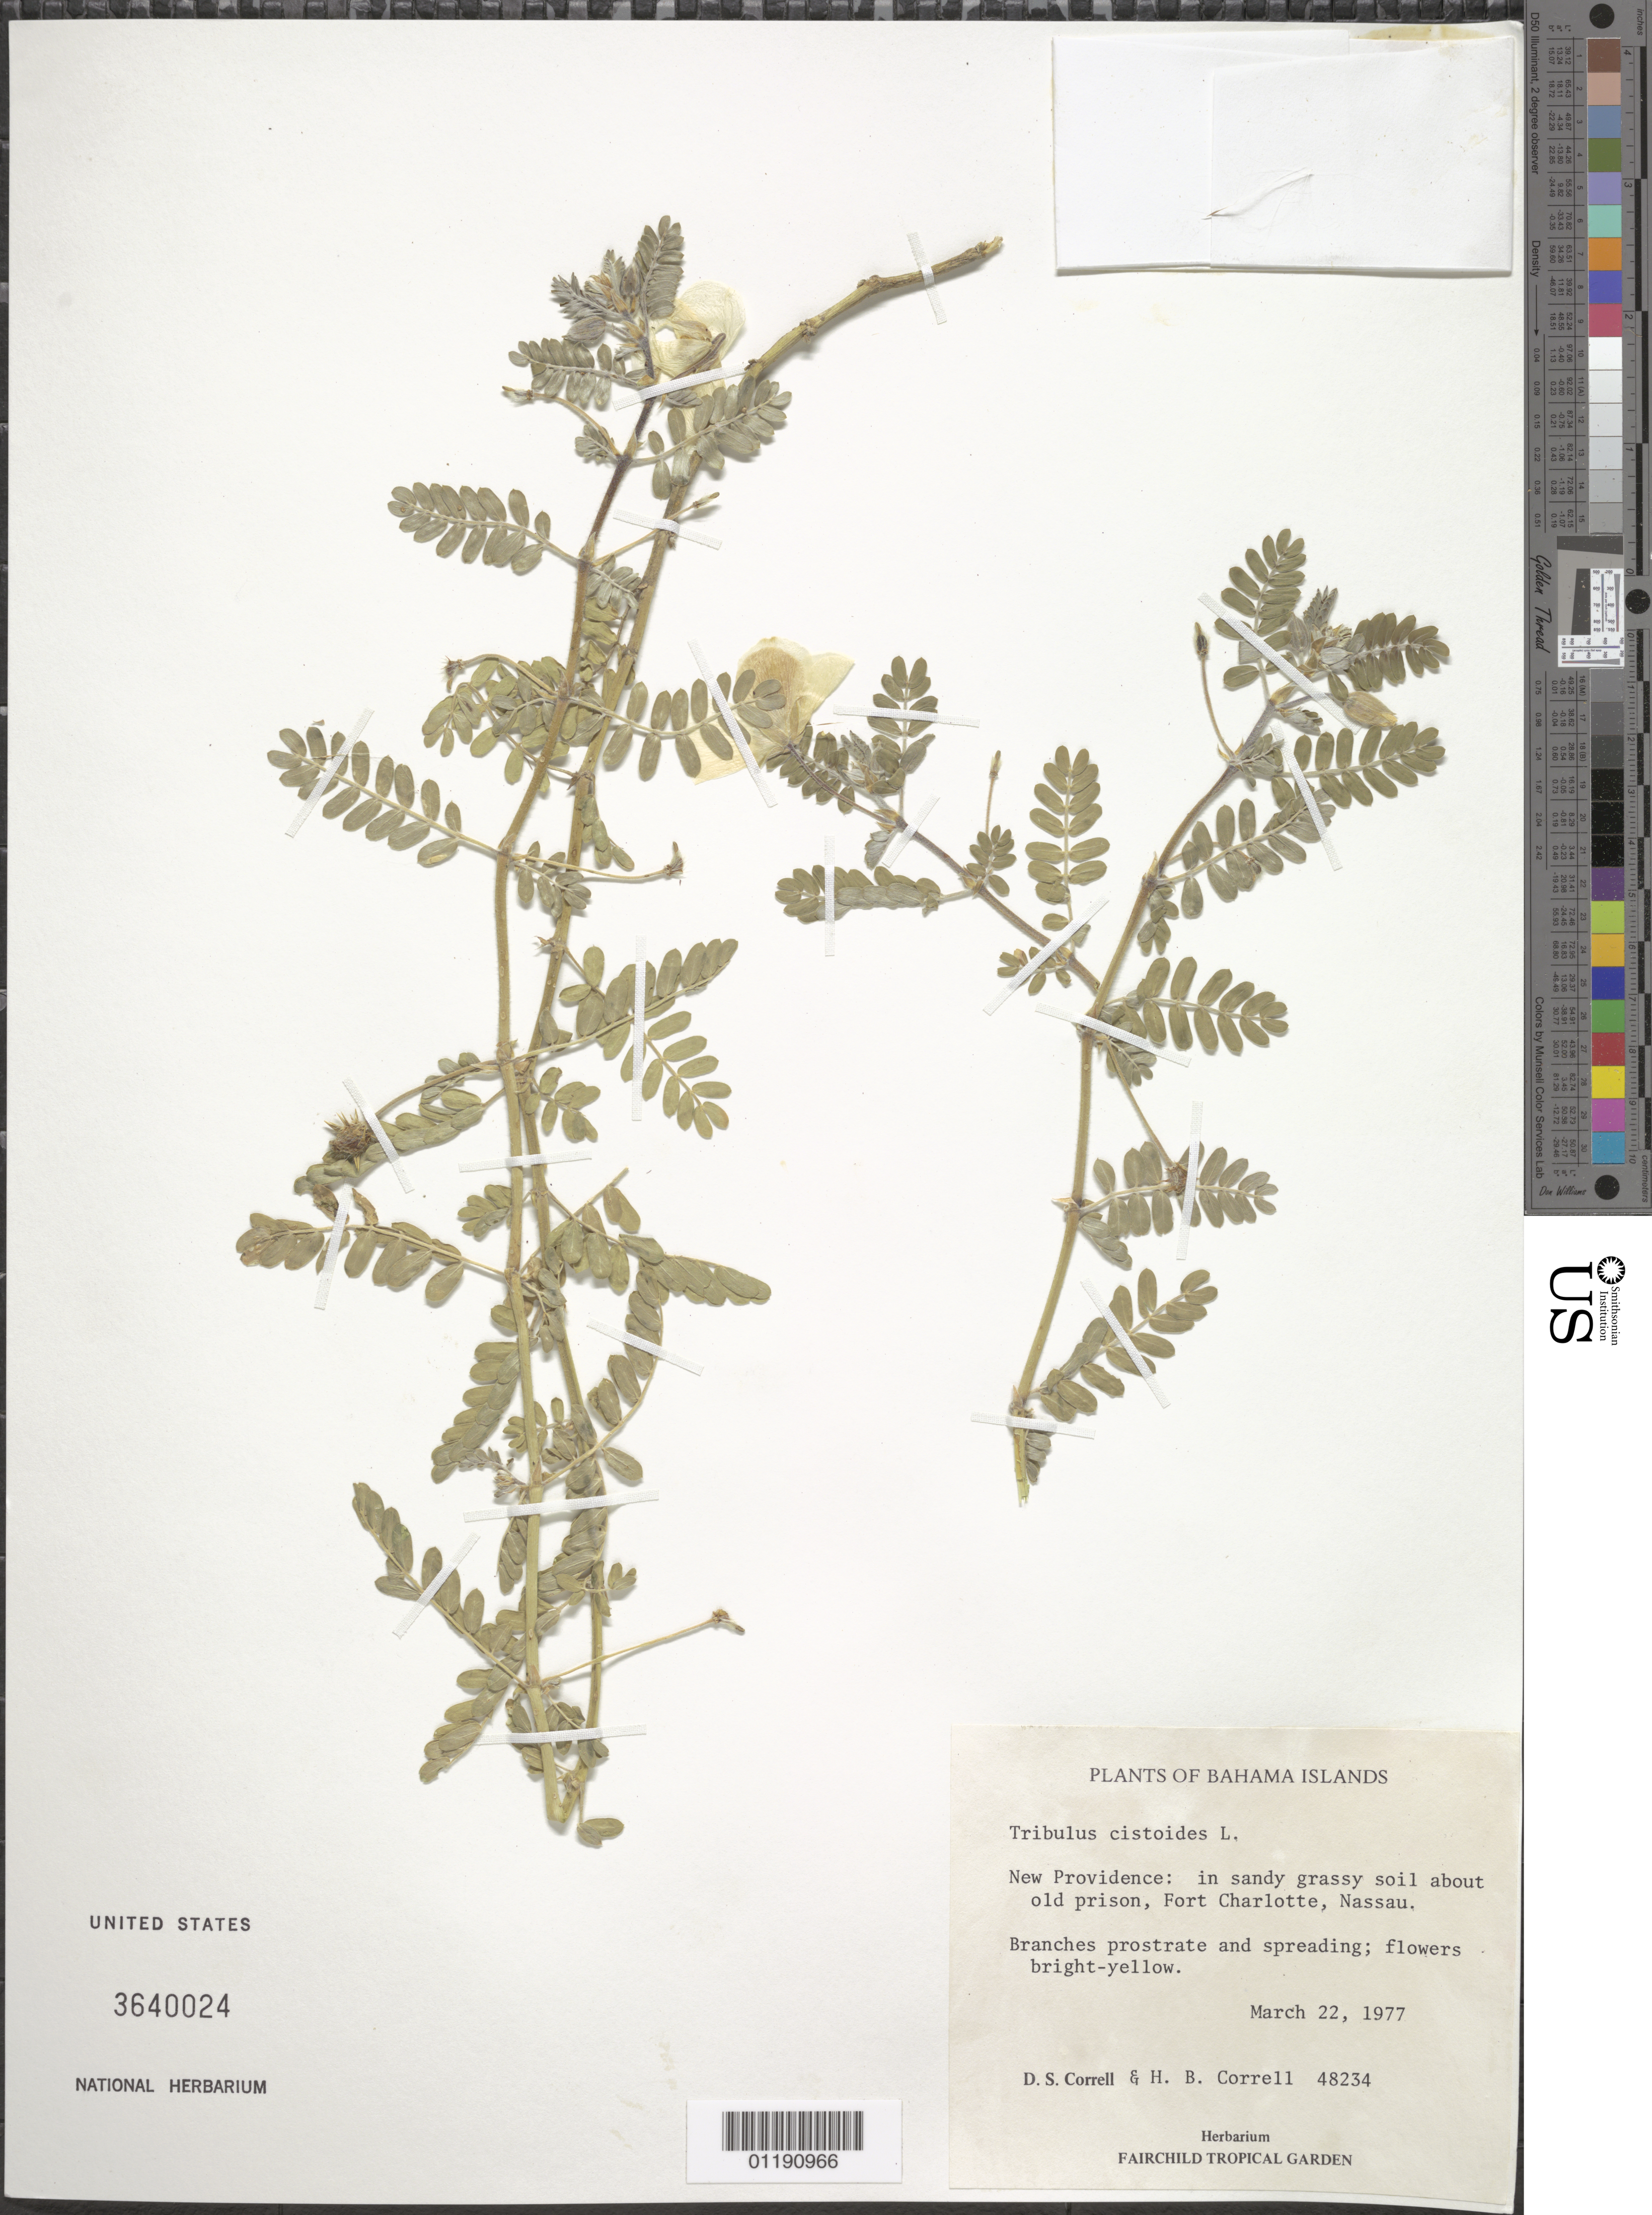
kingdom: Plantae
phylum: Tracheophyta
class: Magnoliopsida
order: Zygophyllales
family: Zygophyllaceae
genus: Tribulus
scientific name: Tribulus cistoides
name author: L.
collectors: D. S. Correll & H. Correll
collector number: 48234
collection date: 1977-03-22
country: Bahamas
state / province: New Providence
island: New Providence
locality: New Providence: about old prison, Fort Charlotte, Nassau.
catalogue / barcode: US 3640024